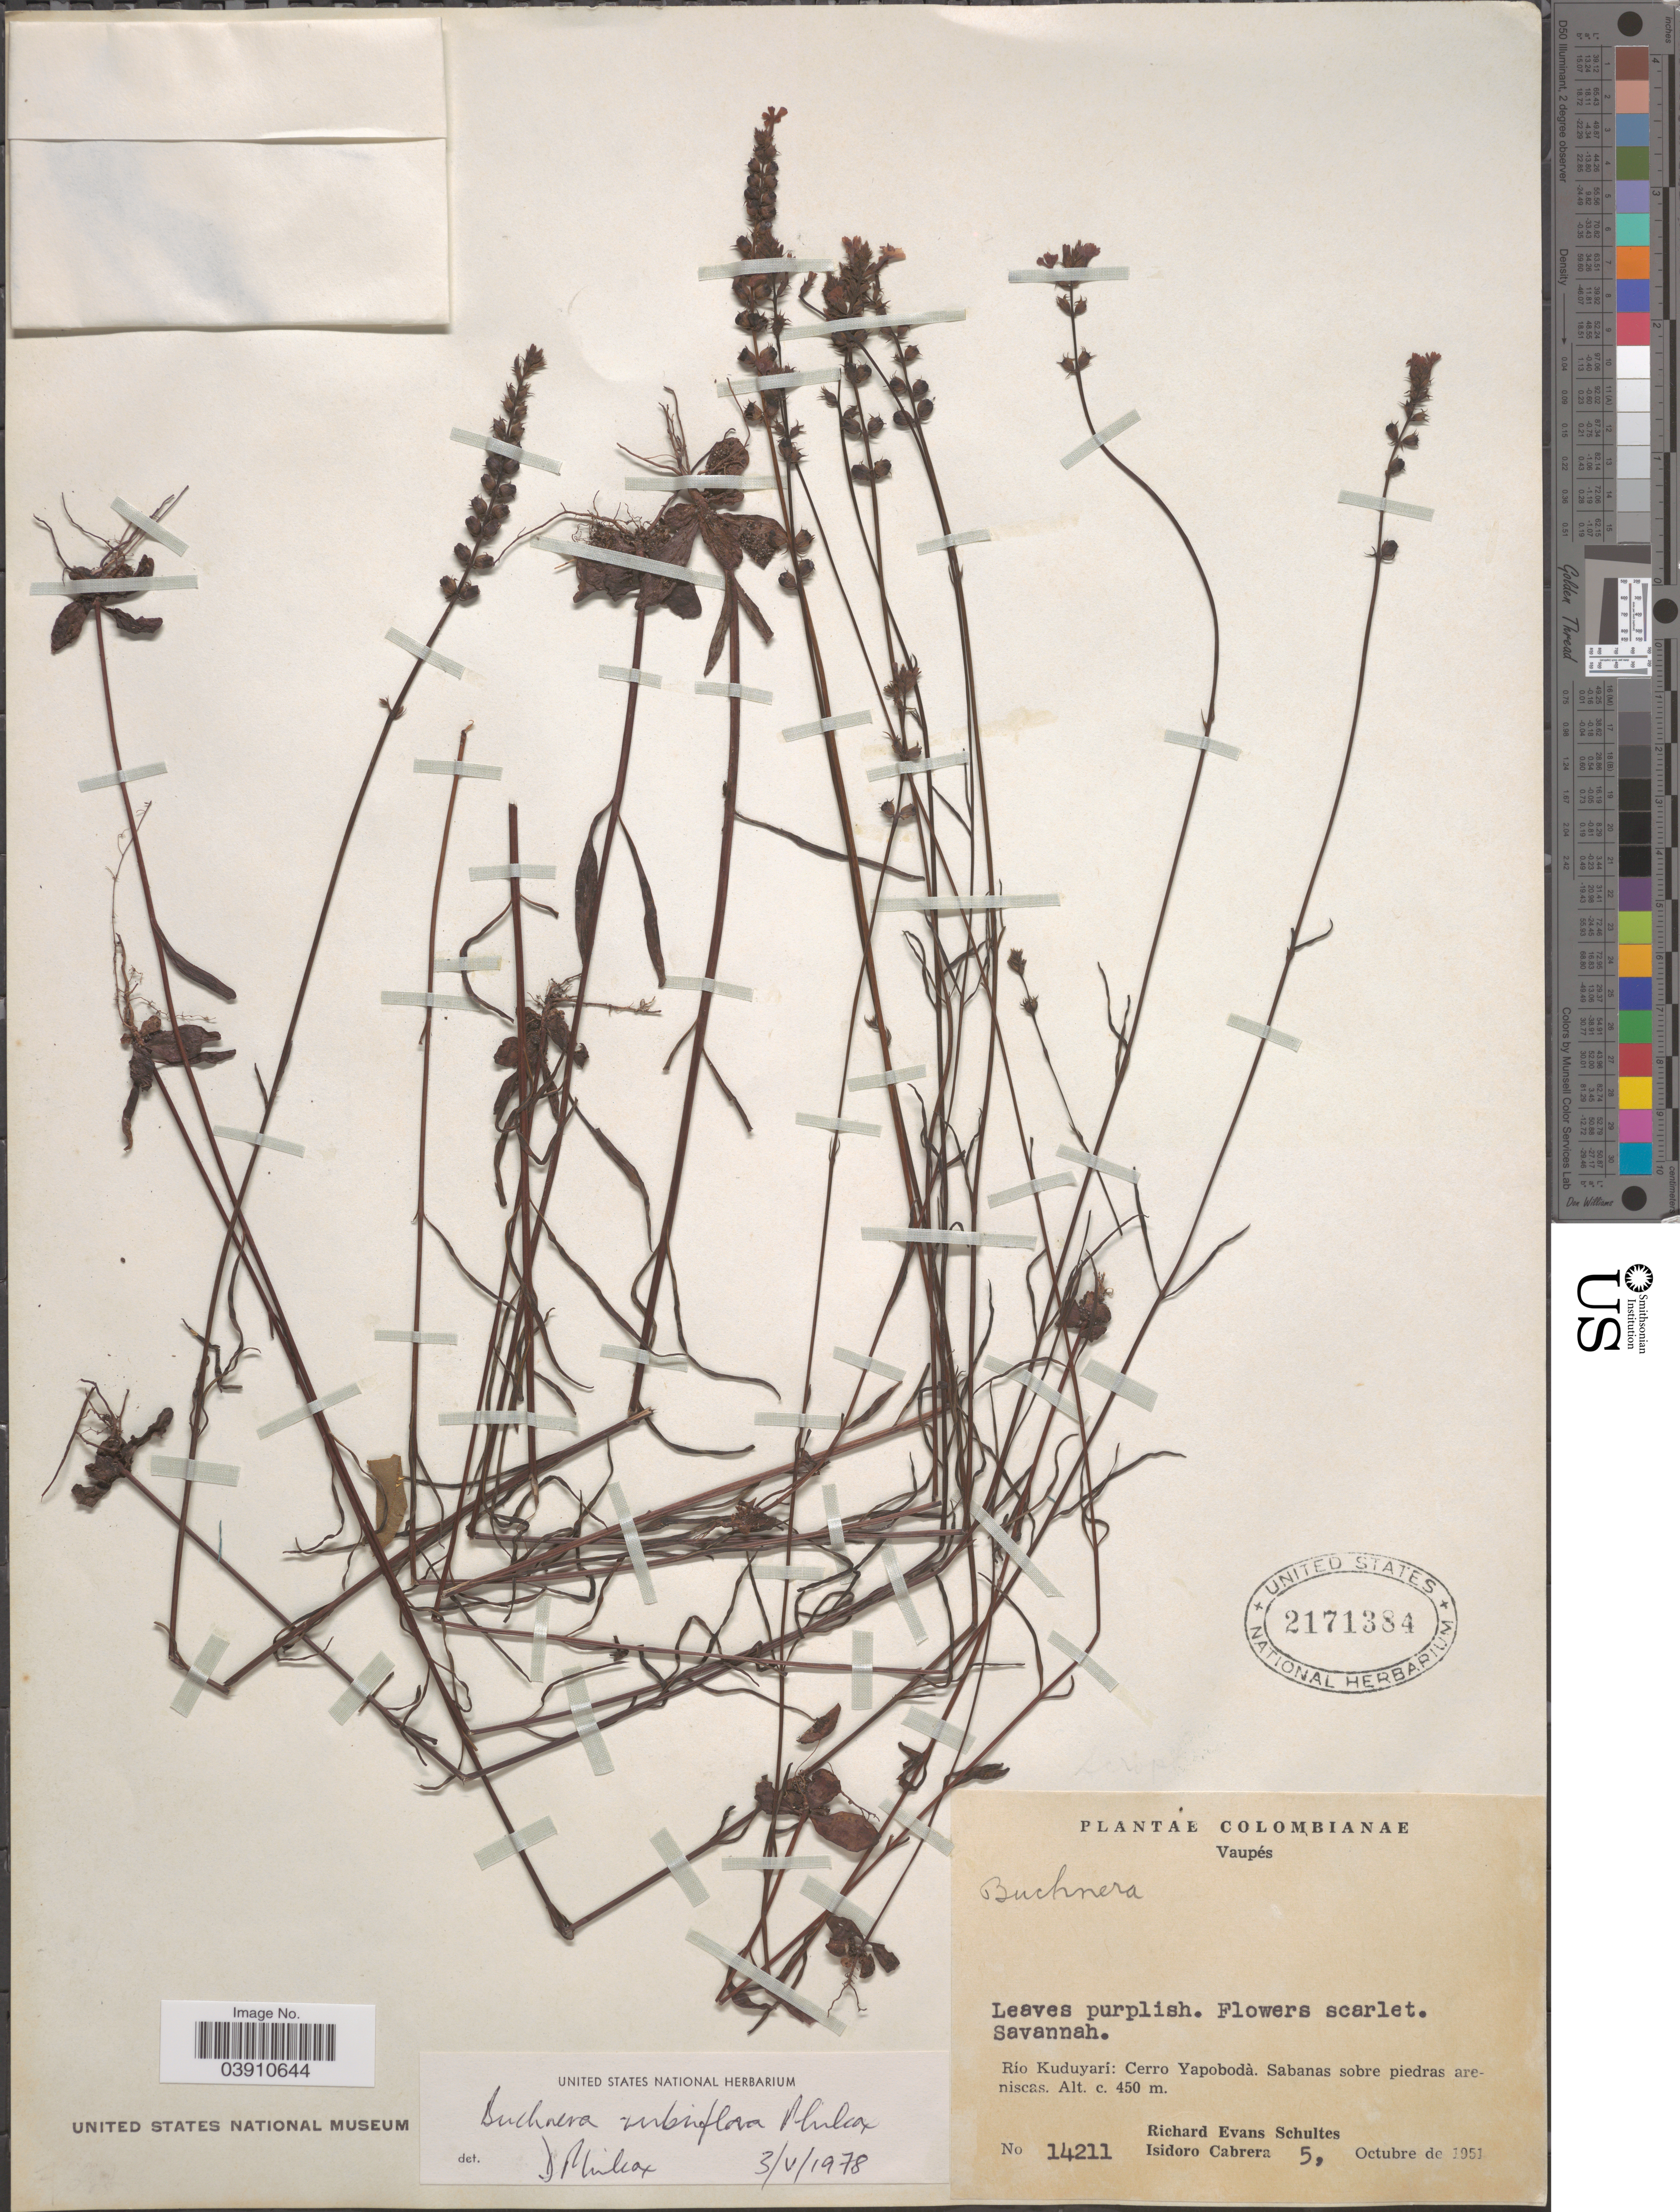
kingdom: Plantae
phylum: Tracheophyta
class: Magnoliopsida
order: Lamiales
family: Orobanchaceae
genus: Buchnera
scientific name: Buchnera rubriflora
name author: Philcox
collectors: R. E. Schultes & I. Cabrera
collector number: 14211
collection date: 1951-10-05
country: Colombia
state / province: Vaupés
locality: Río Kuduyarí: Cerro Yapobodà.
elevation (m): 450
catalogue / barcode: US 2171384